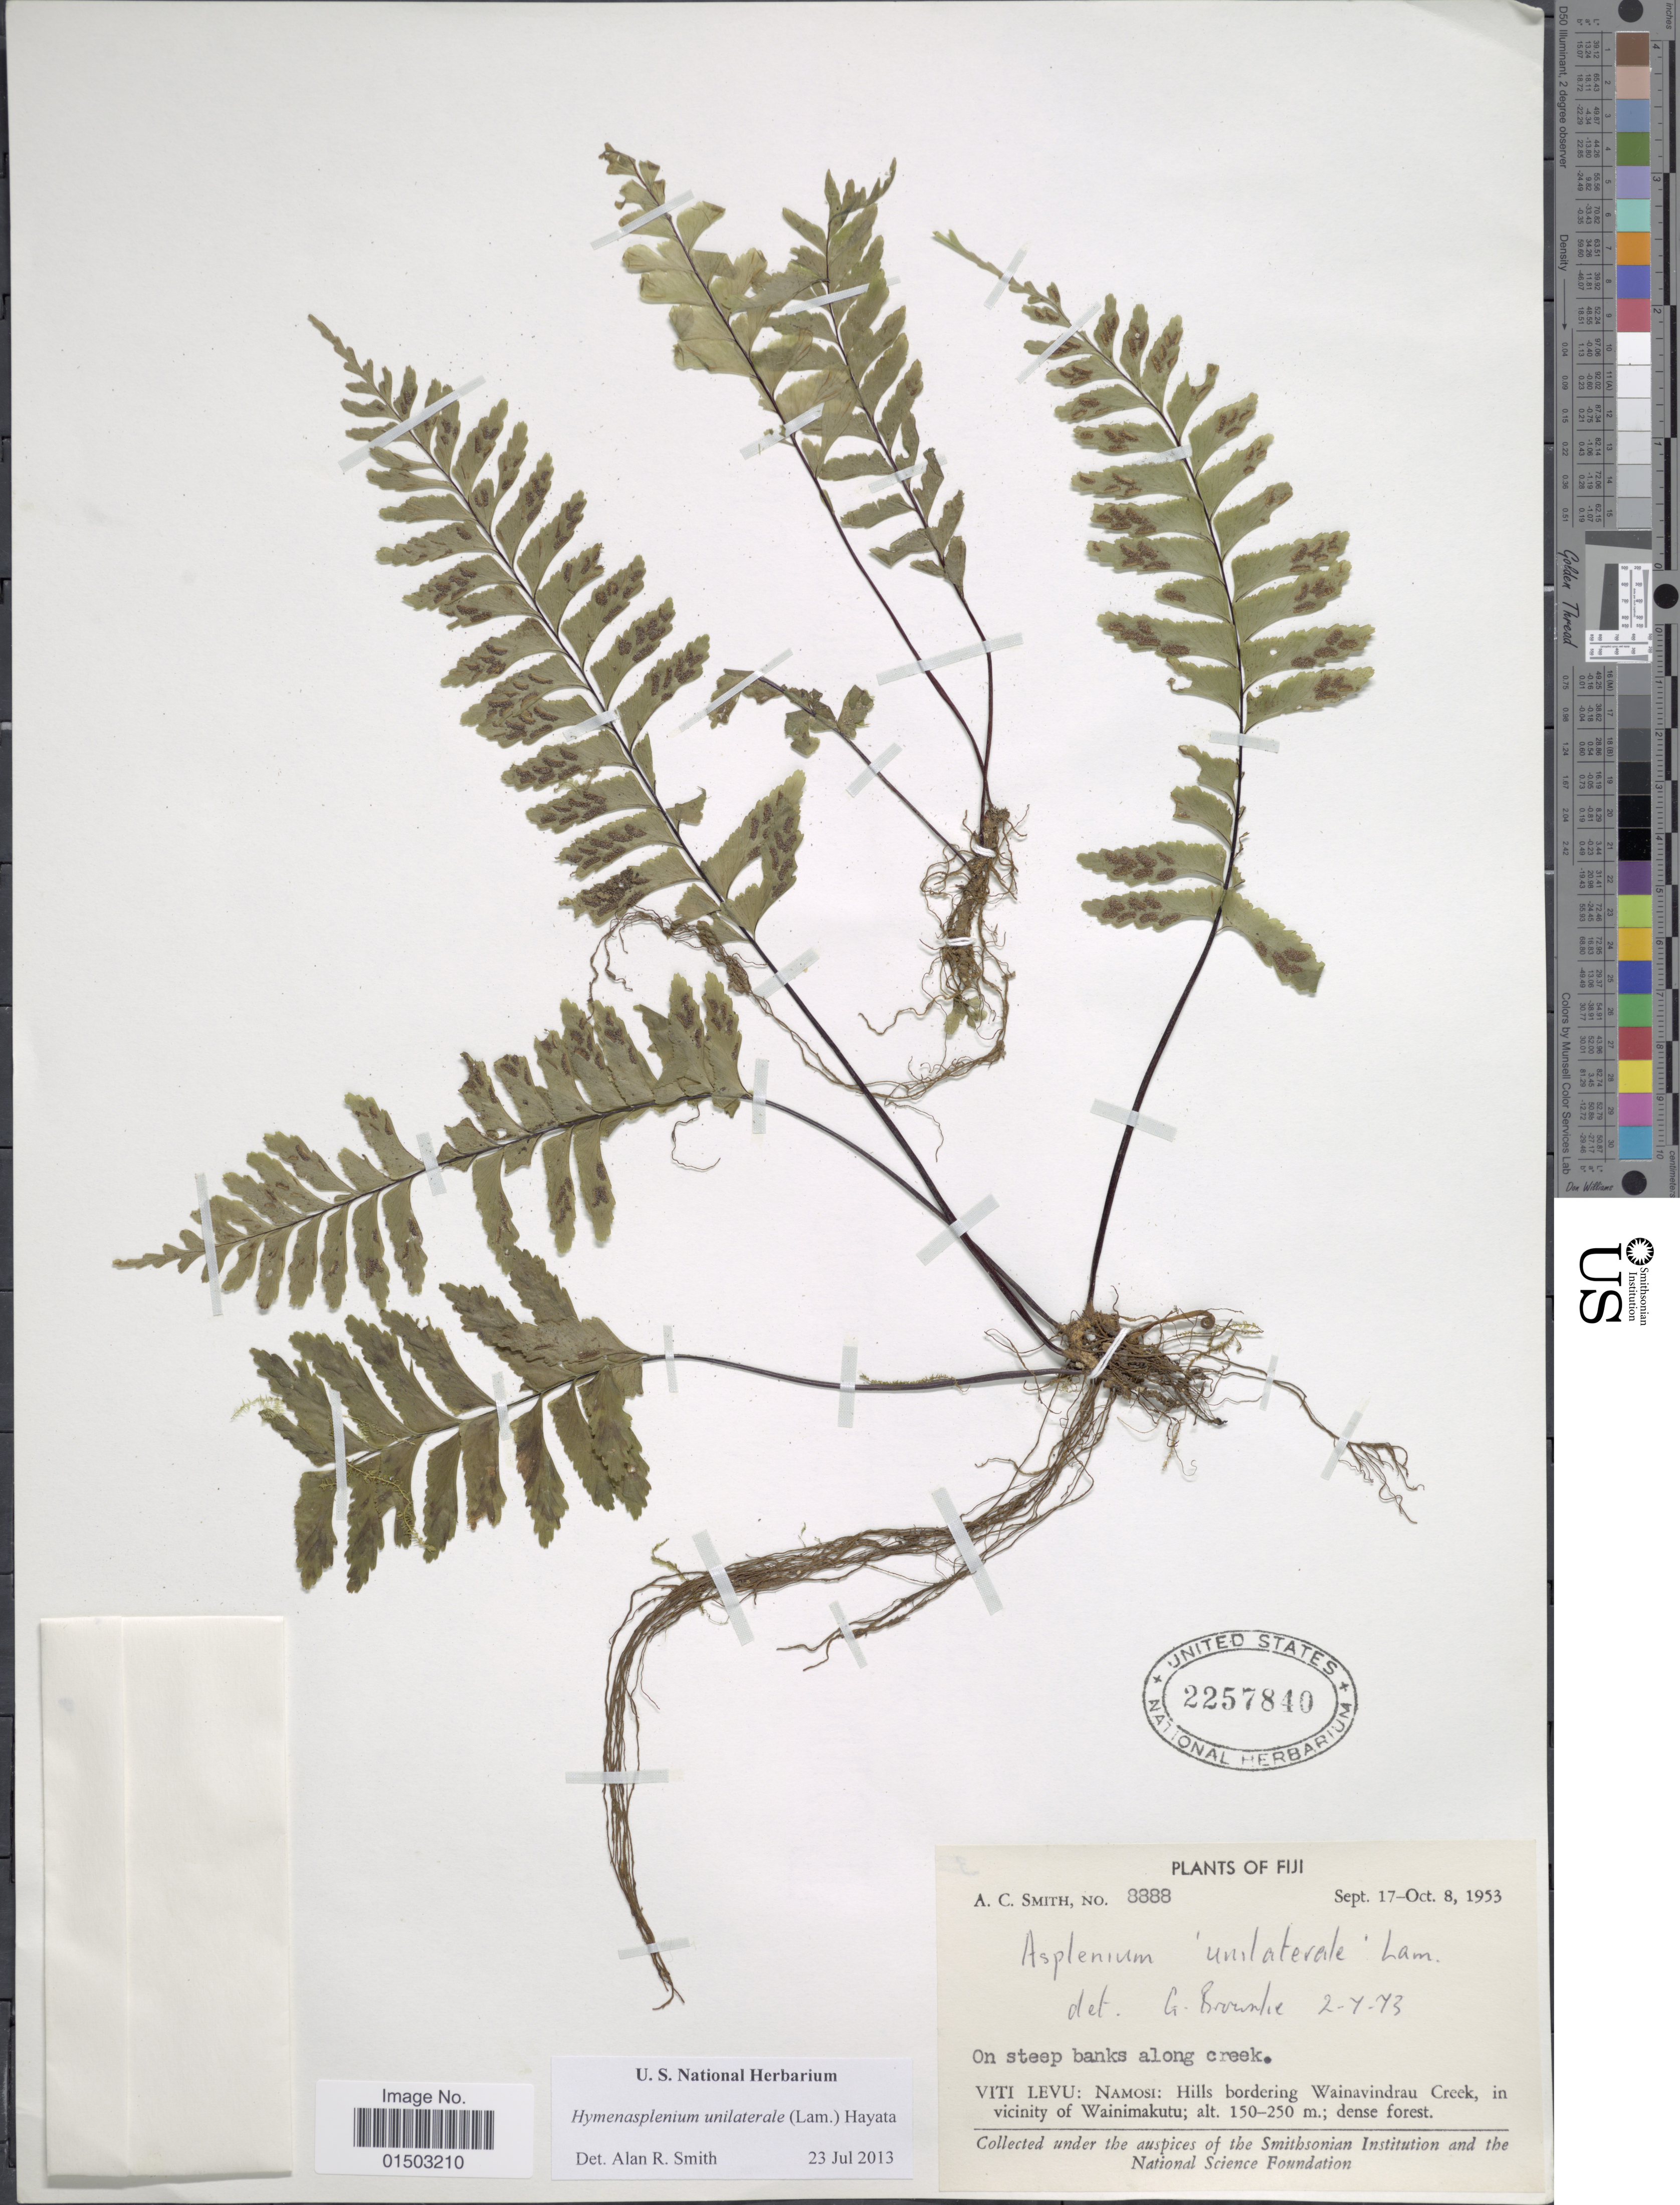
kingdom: Plantae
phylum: Tracheophyta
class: Polypodiopsida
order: Polypodiales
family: Aspleniaceae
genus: Hymenasplenium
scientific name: Hymenasplenium unilaterale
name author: (Lam.) Hayata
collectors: A. C. Smith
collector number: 8888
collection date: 1953-09-17/1953-10-08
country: Fiji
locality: Fiji, Viti Levu: Namosi: Hills bordering Wainavindau Creek, in vicinity of Wainimakutu.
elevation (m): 150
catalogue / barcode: US 2257840